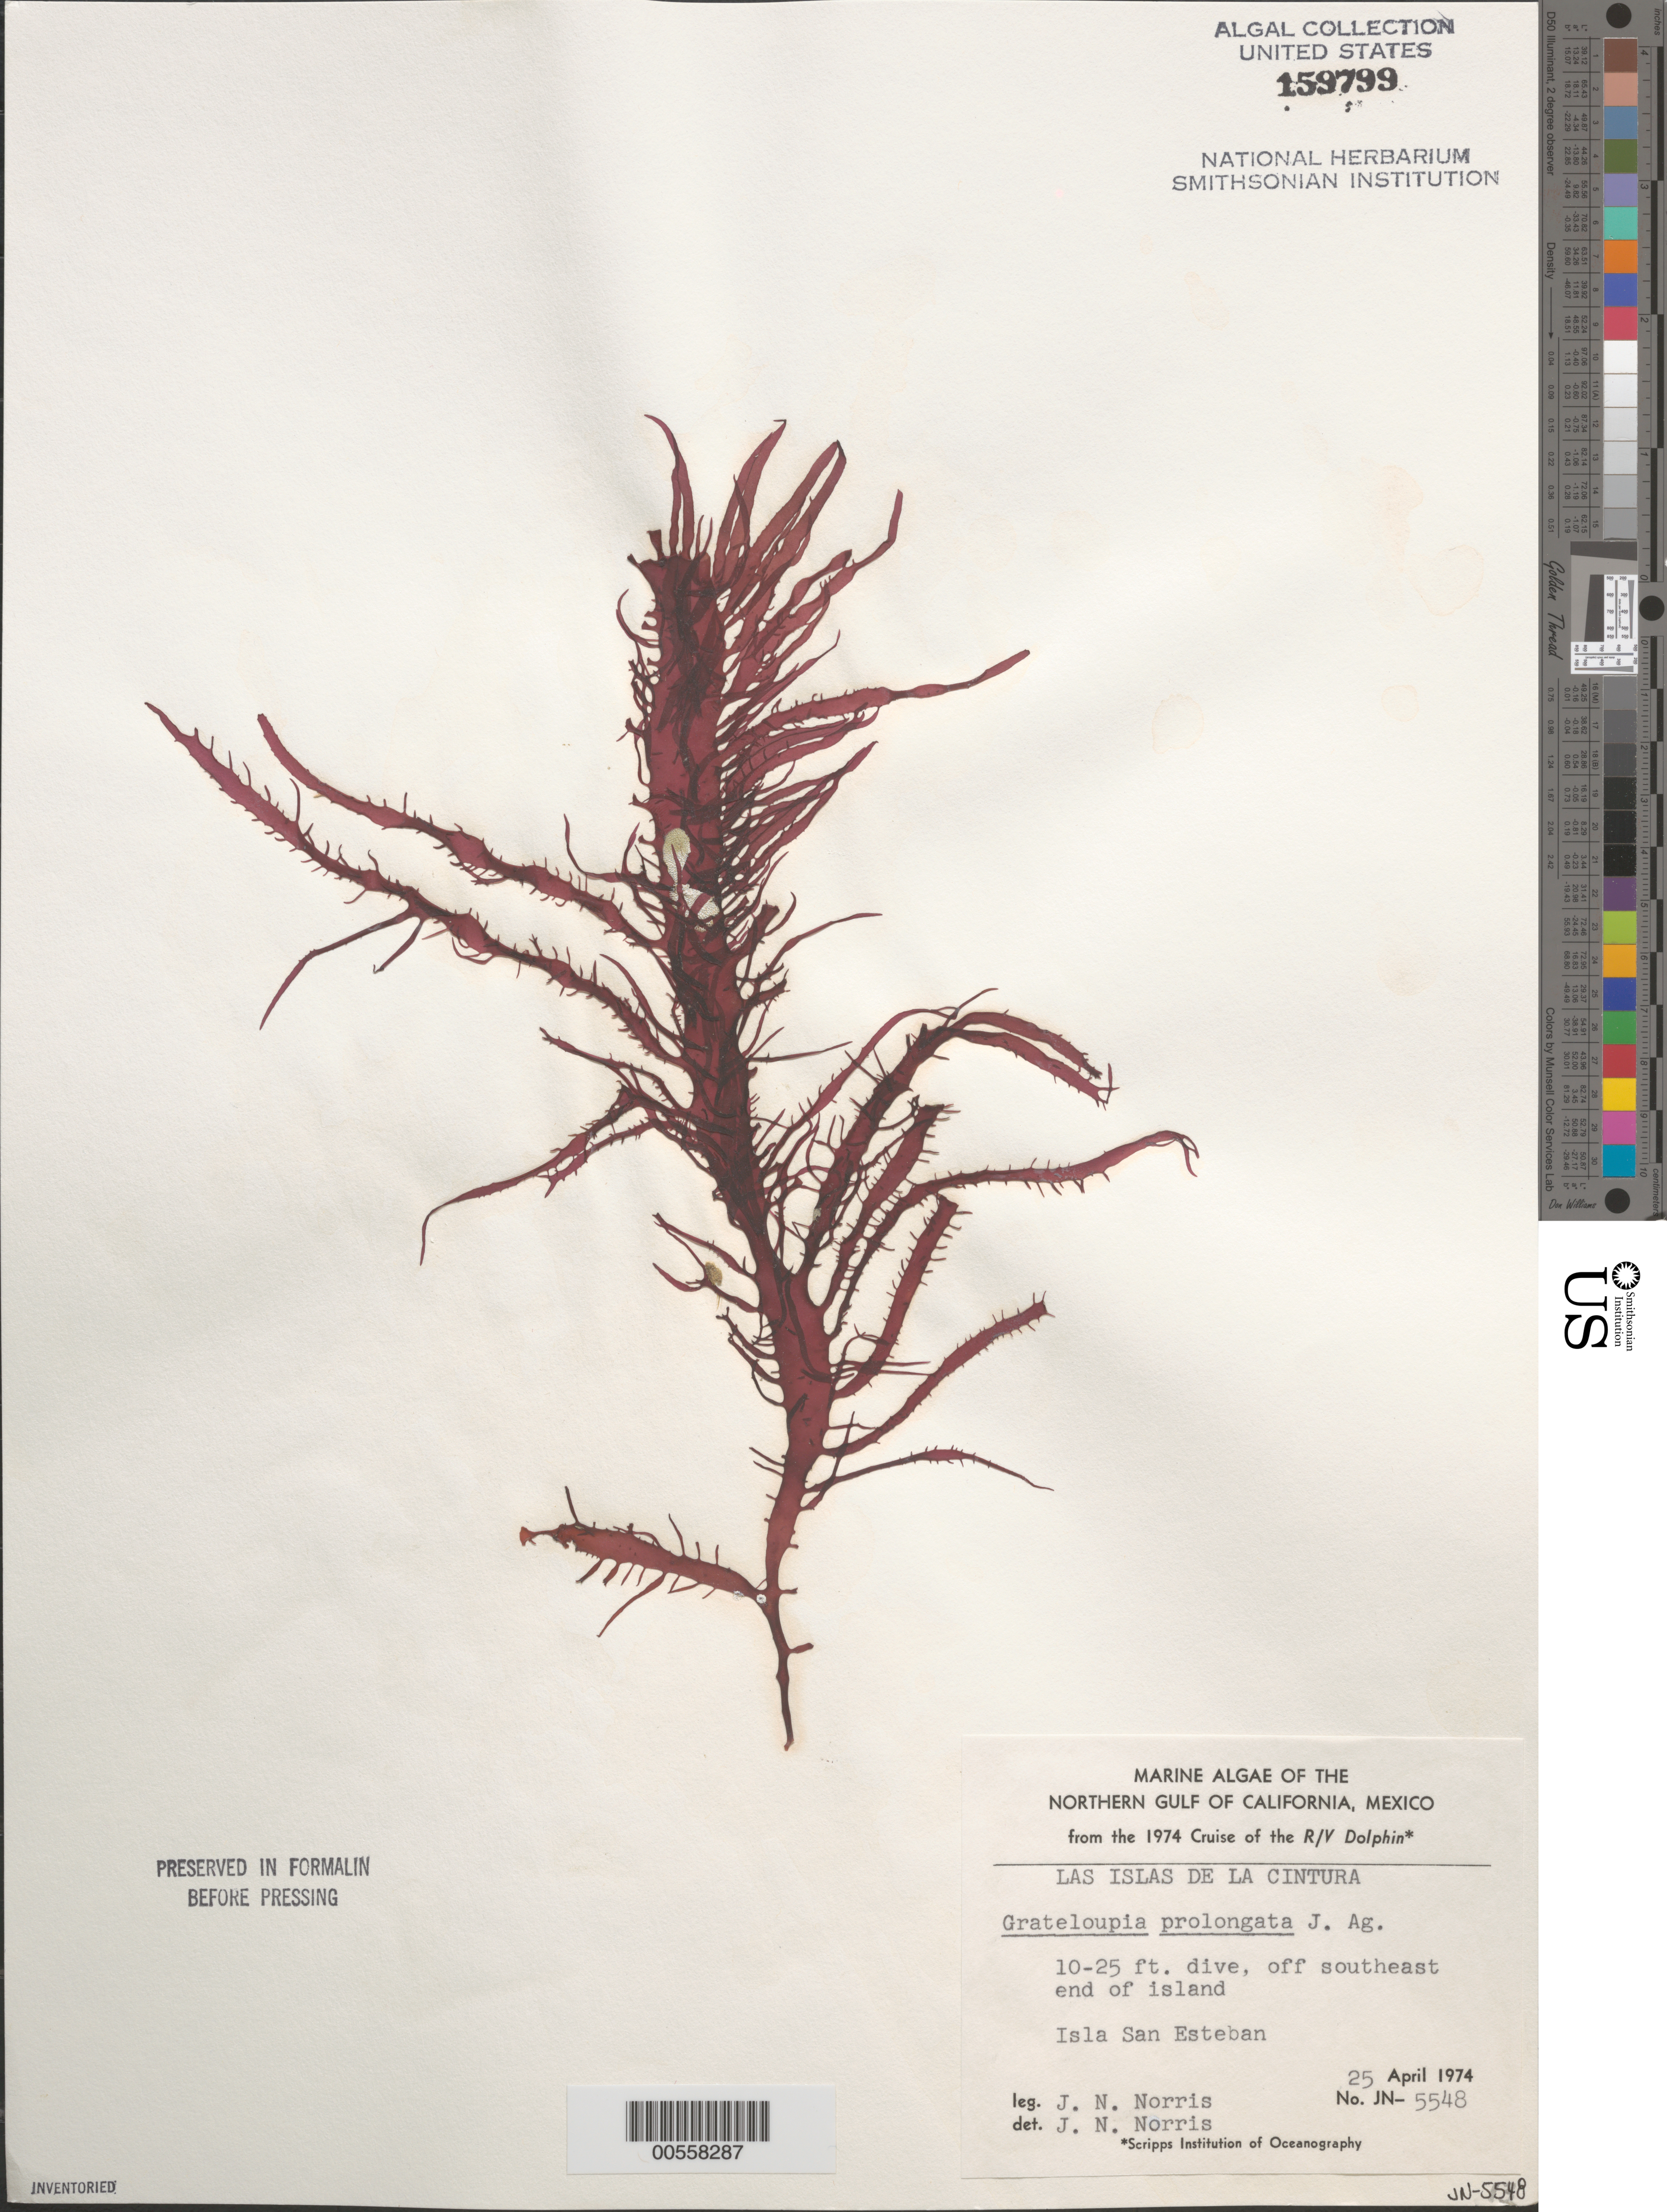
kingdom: Plantae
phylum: Rhodophyta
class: Florideophyceae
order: Halymeniales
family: Halymeniaceae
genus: Grateloupia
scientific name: Grateloupia prolongata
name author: J. Agardh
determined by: Norris, James N.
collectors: J. N. Norris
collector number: JN-5548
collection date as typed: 25 Apr 1974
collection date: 1974-04-25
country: Mexico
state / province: Baja California Norte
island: Isla San Esteban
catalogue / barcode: US 159799